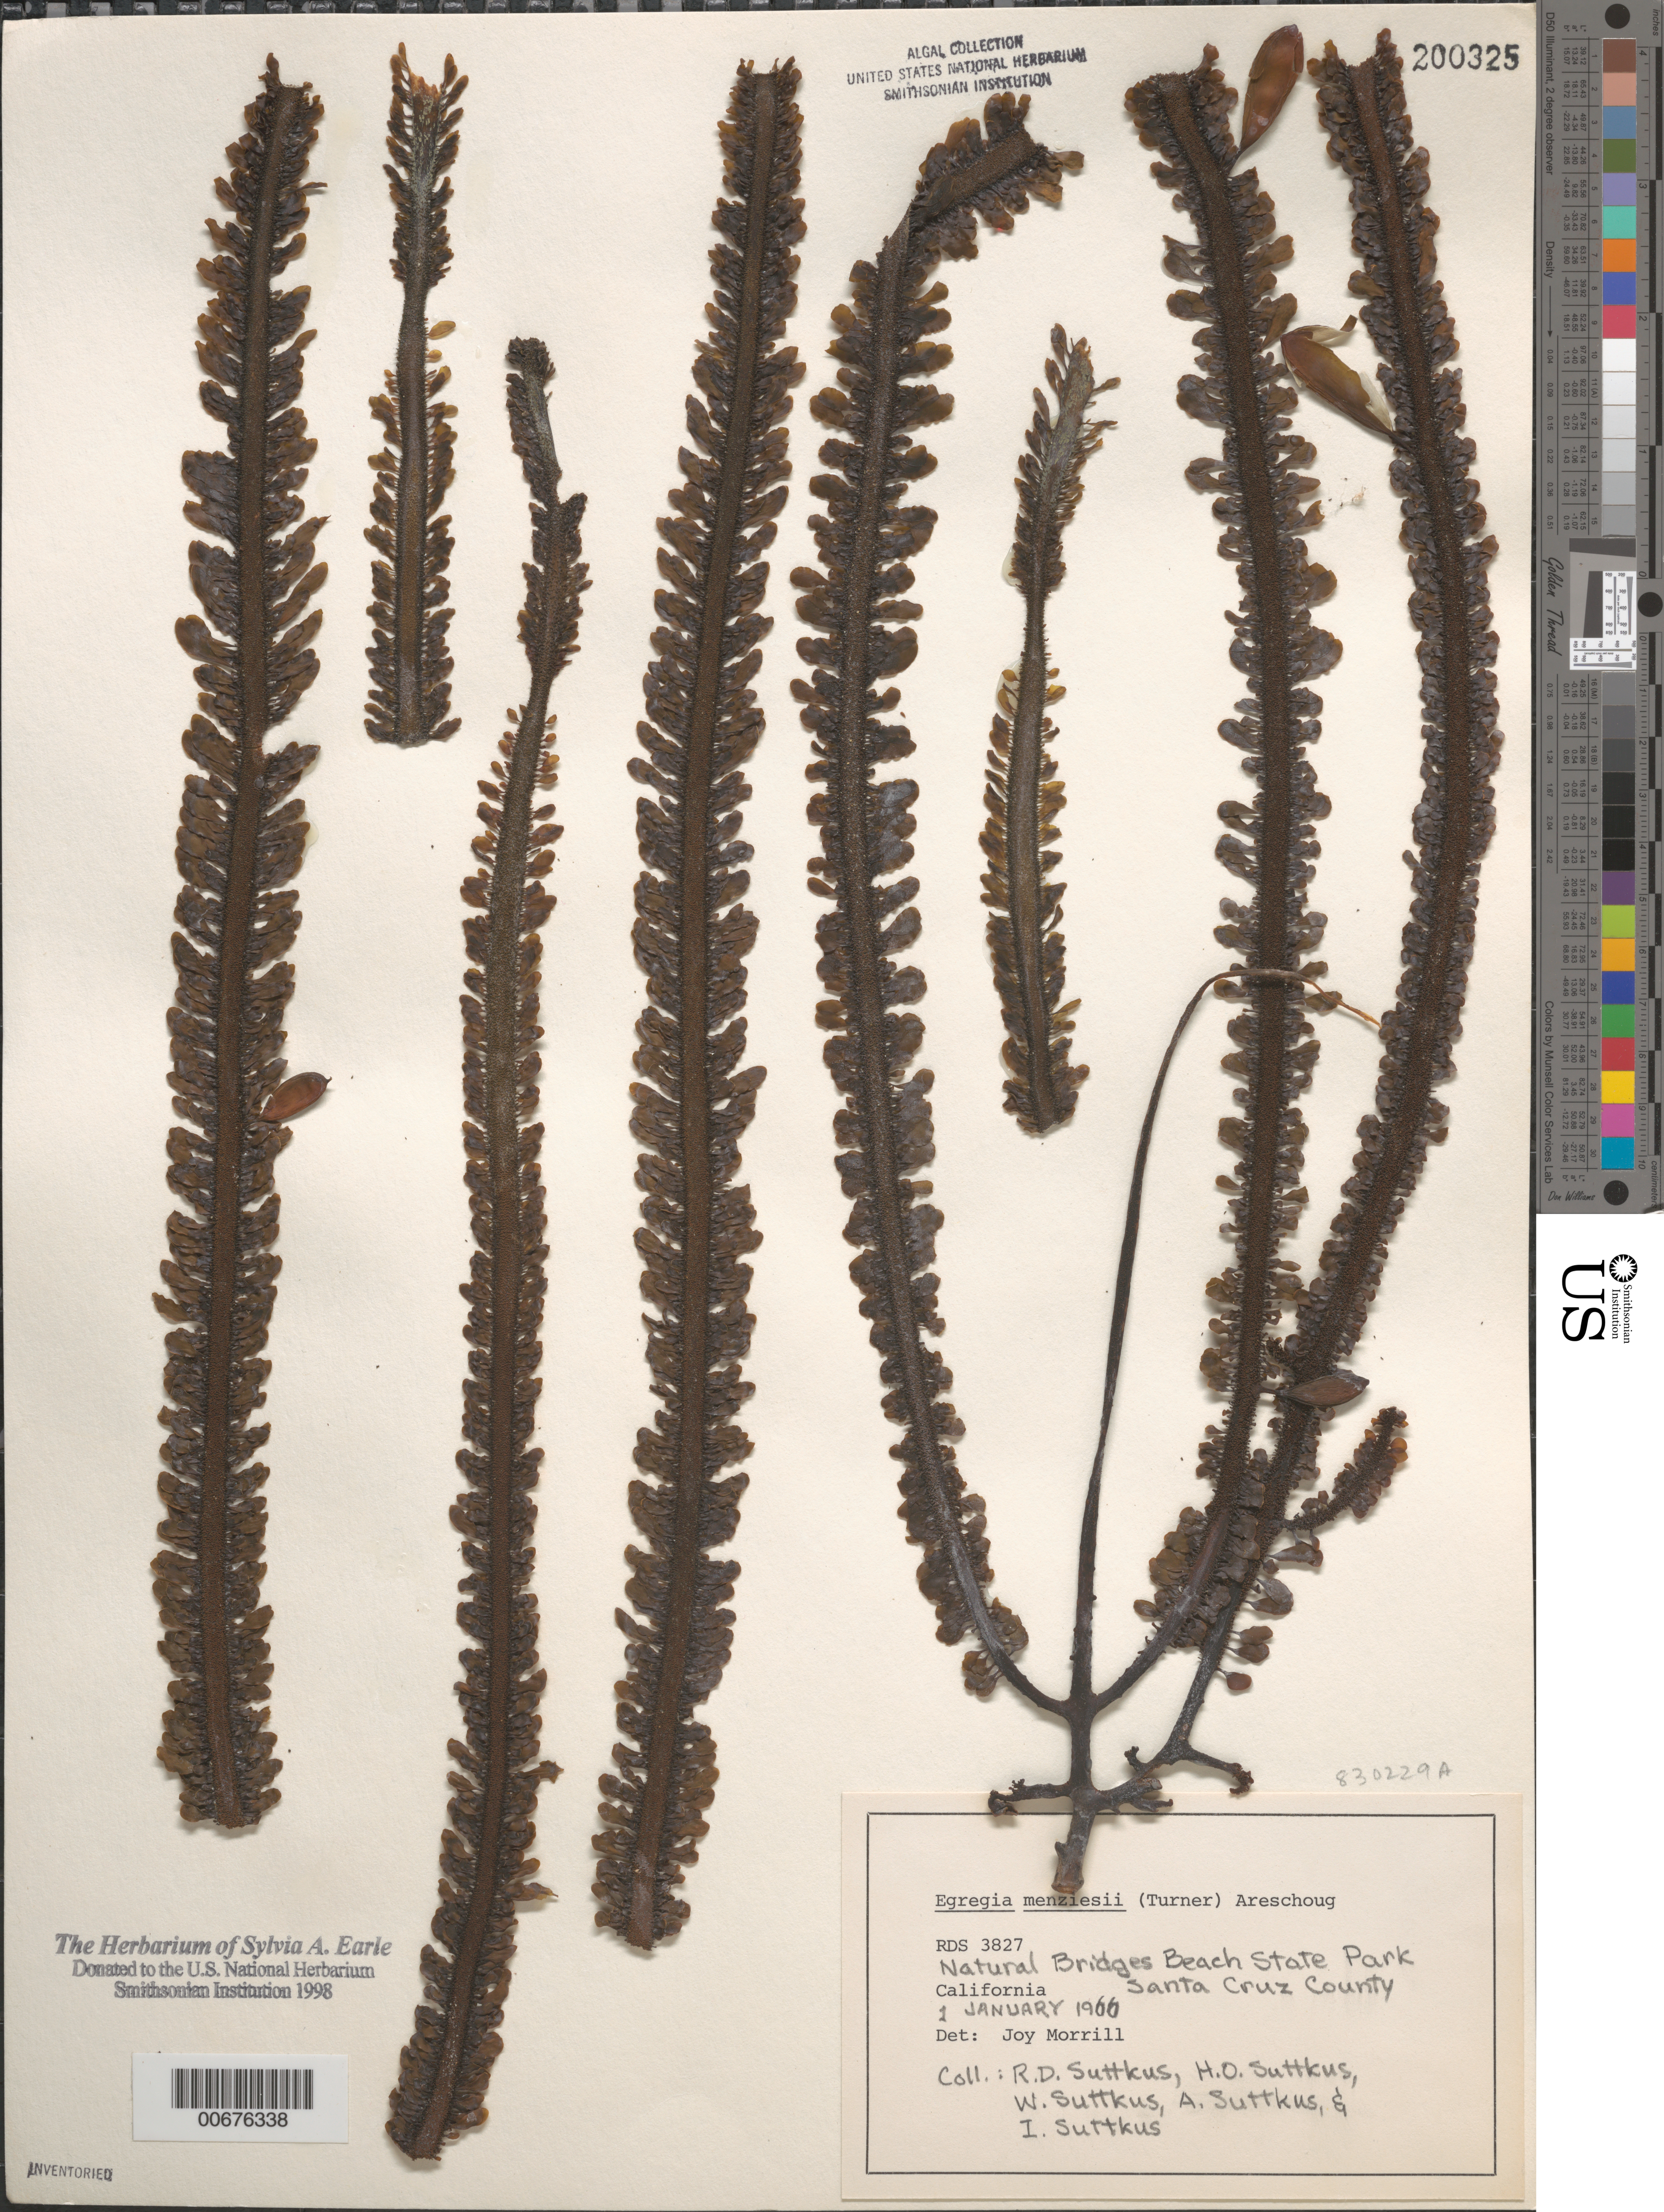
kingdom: Chromista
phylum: Ochrophyta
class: Phaeophyceae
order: Laminariales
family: Lessoniaceae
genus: Egregia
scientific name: Egregia menziesii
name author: (Turner) Aresch.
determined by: Morrill, J.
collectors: R. Suttkus, H. Suttkus, W. Suttkus, A. Suttkus & I. Suttkus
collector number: Rds 3827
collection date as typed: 01 Jan 1966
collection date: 1966-01-01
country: United States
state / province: California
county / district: Santa Cruz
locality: Natural Bridges Beach State Park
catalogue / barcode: US 200325